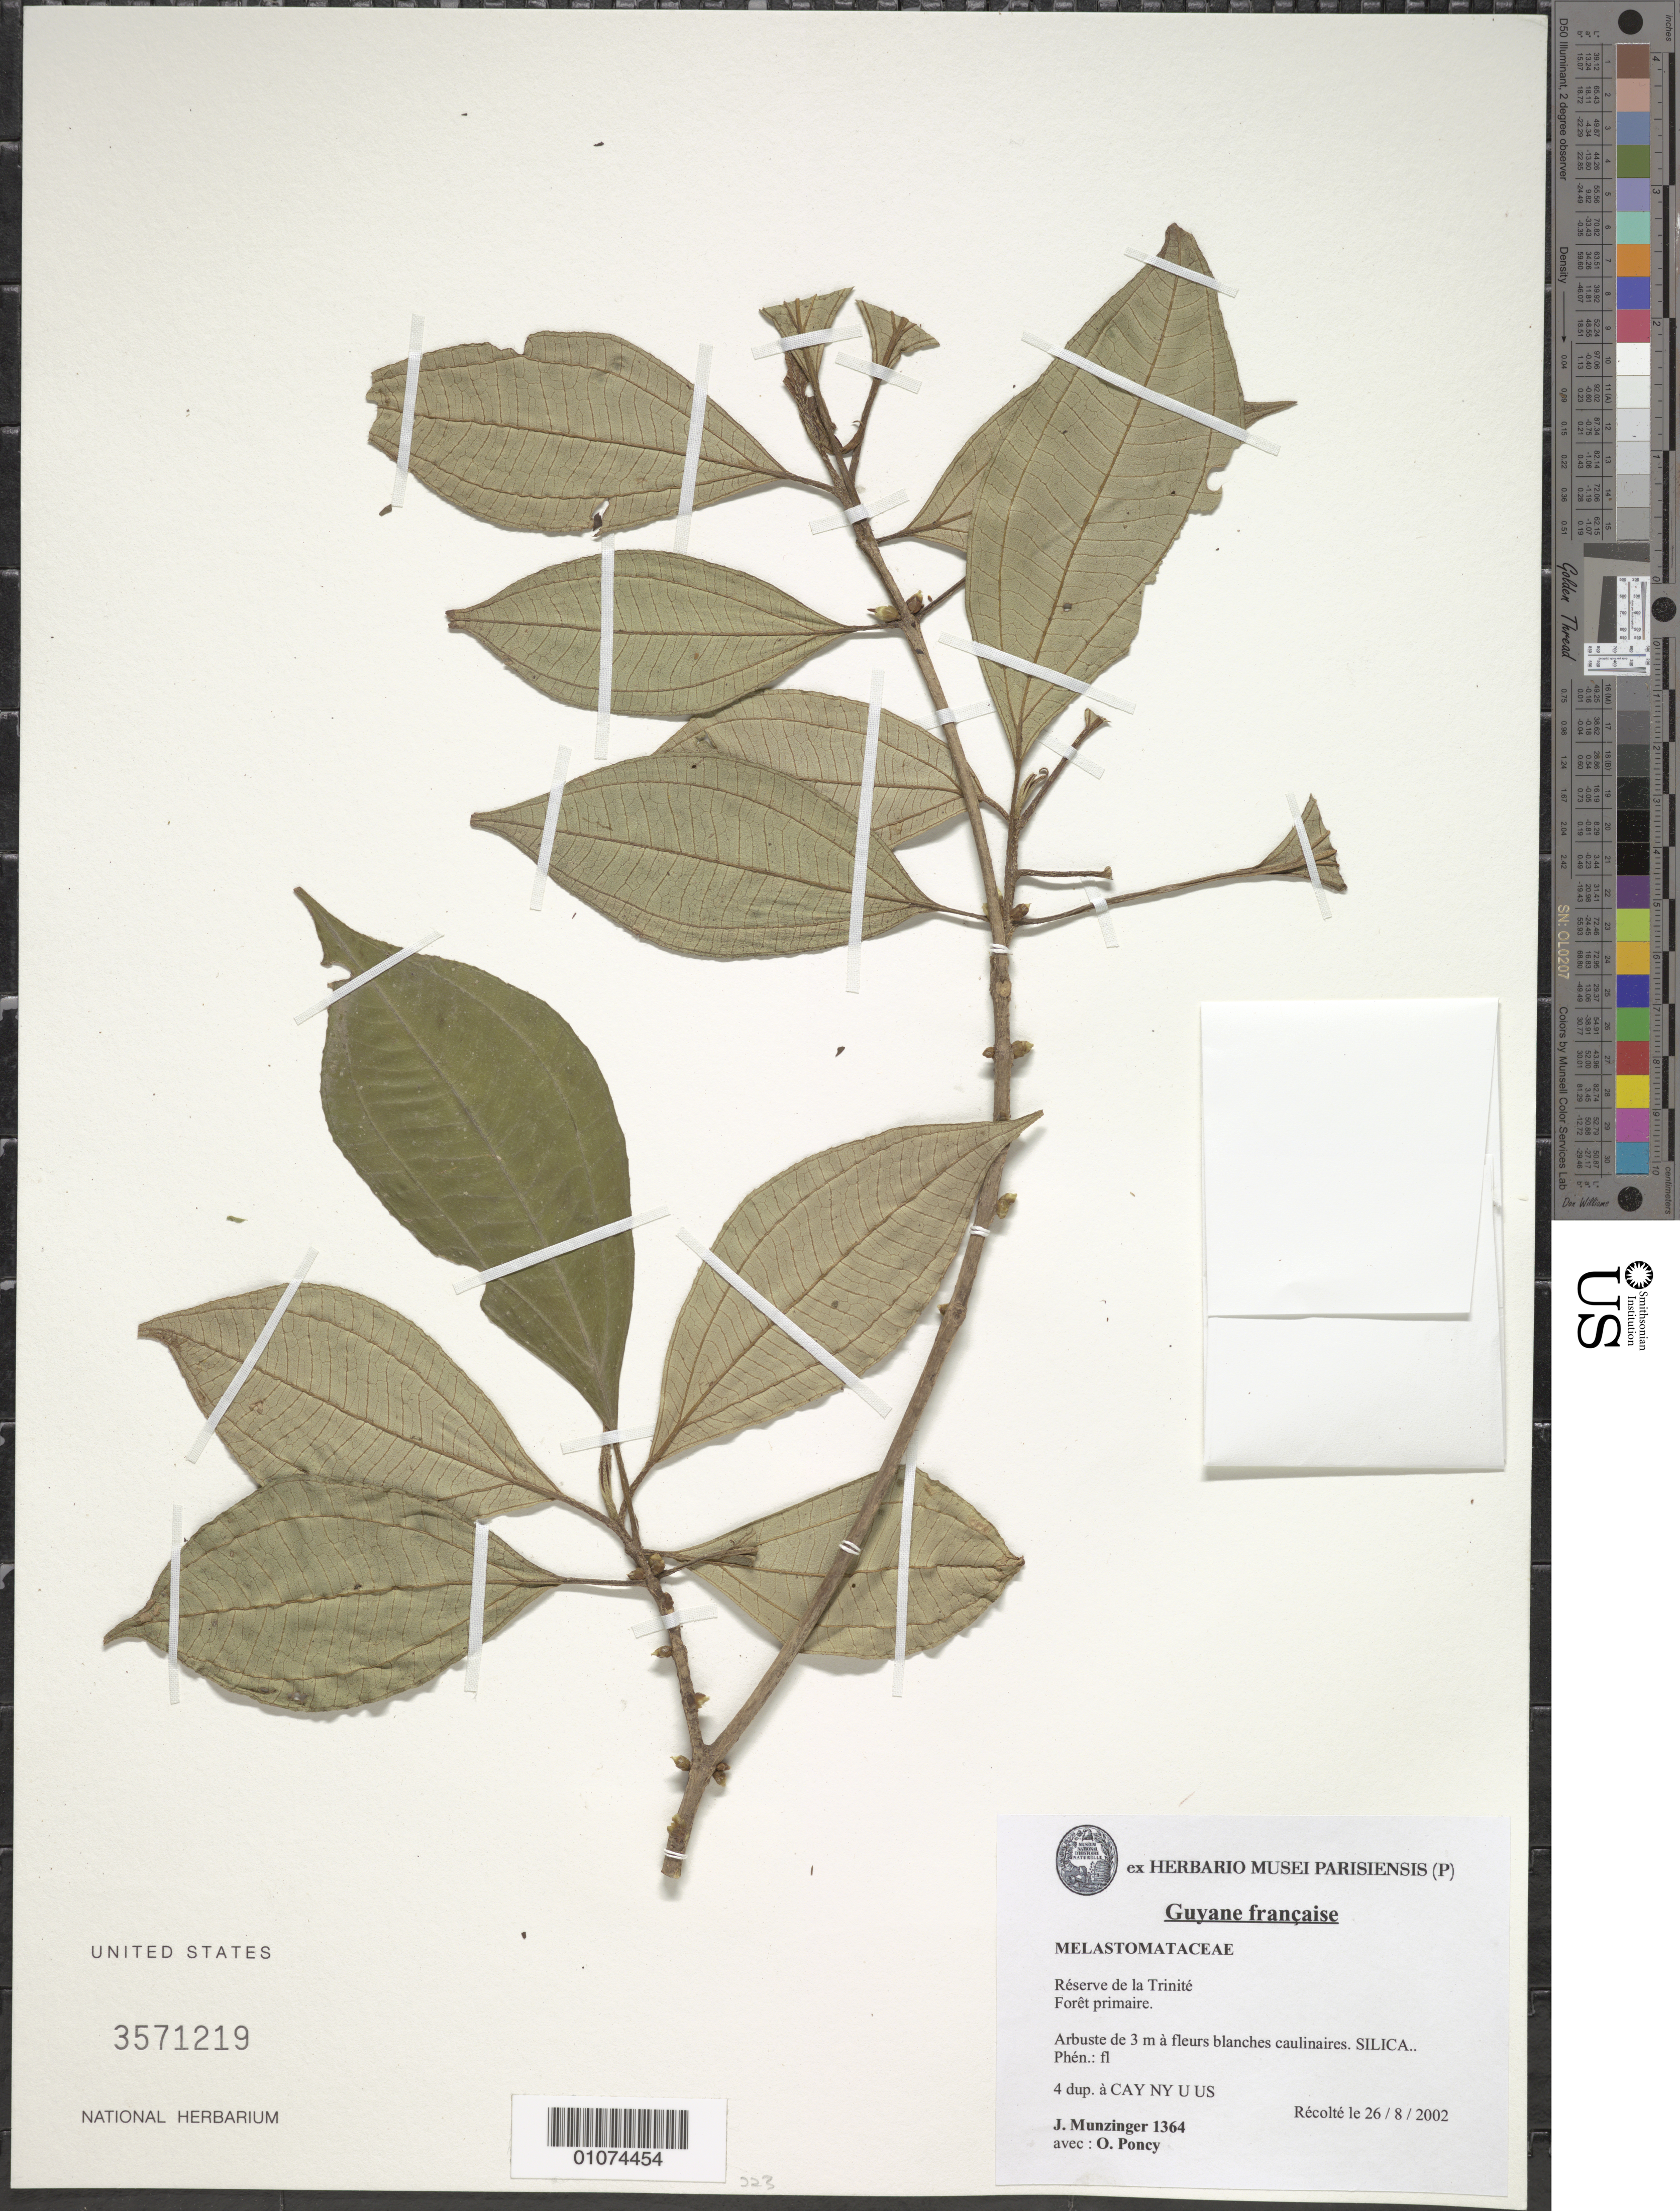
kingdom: Plantae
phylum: Tracheophyta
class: Magnoliopsida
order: Myrtales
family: Melastomataceae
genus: Henriettea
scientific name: Henriettea sp.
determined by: Nunes da Silva, Diego, (RB), Jardim Botanico do Rio de Janeiro - Herbario (BRAZIL)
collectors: J. K. Munzinger & O. Poncy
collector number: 1364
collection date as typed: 26-Aug-02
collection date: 2002-08-26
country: French Guiana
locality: Reserve de la Trinite.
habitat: Foret primaire.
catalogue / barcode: US 3571219